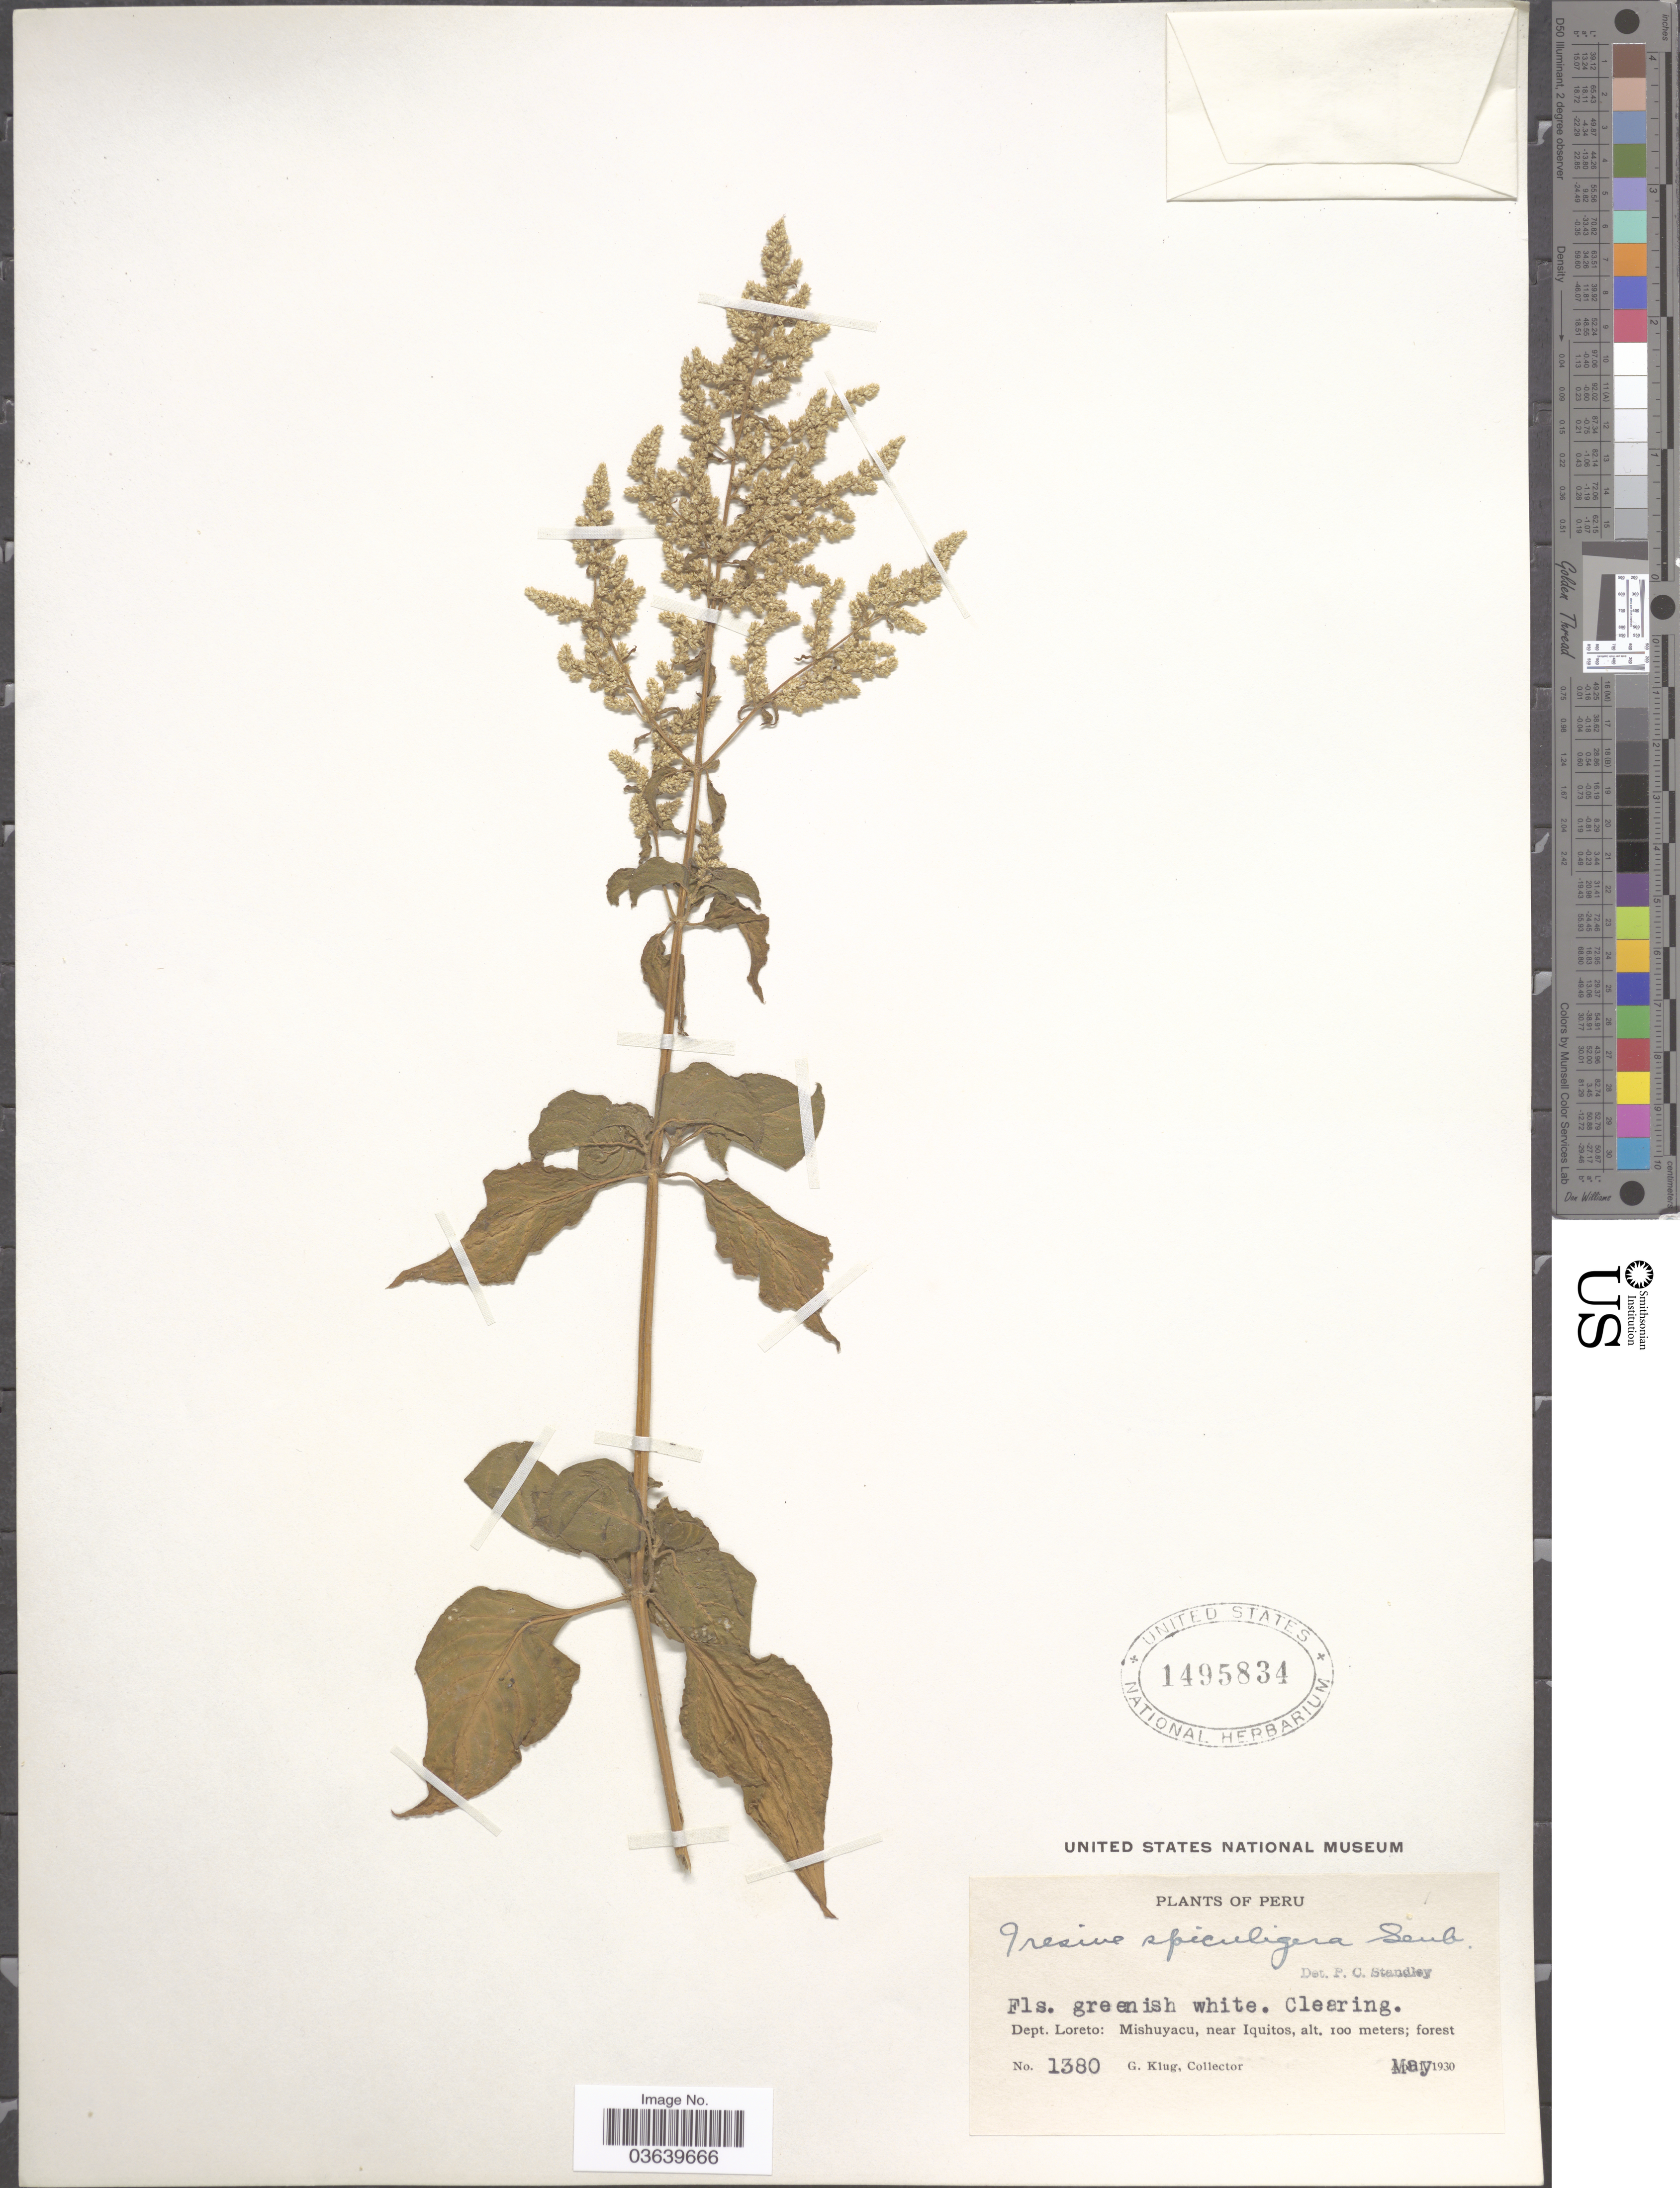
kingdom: Plantae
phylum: Tracheophyta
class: Magnoliopsida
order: Caryophyllales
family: Amaranthaceae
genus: Iresine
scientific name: Iresine spiculigera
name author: Seub.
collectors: G. Klug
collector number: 1380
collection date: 1930-05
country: Peru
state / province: Loreto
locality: Dept. Loreto: Mishuyacu, near Iquitos.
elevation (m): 100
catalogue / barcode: US 1495834